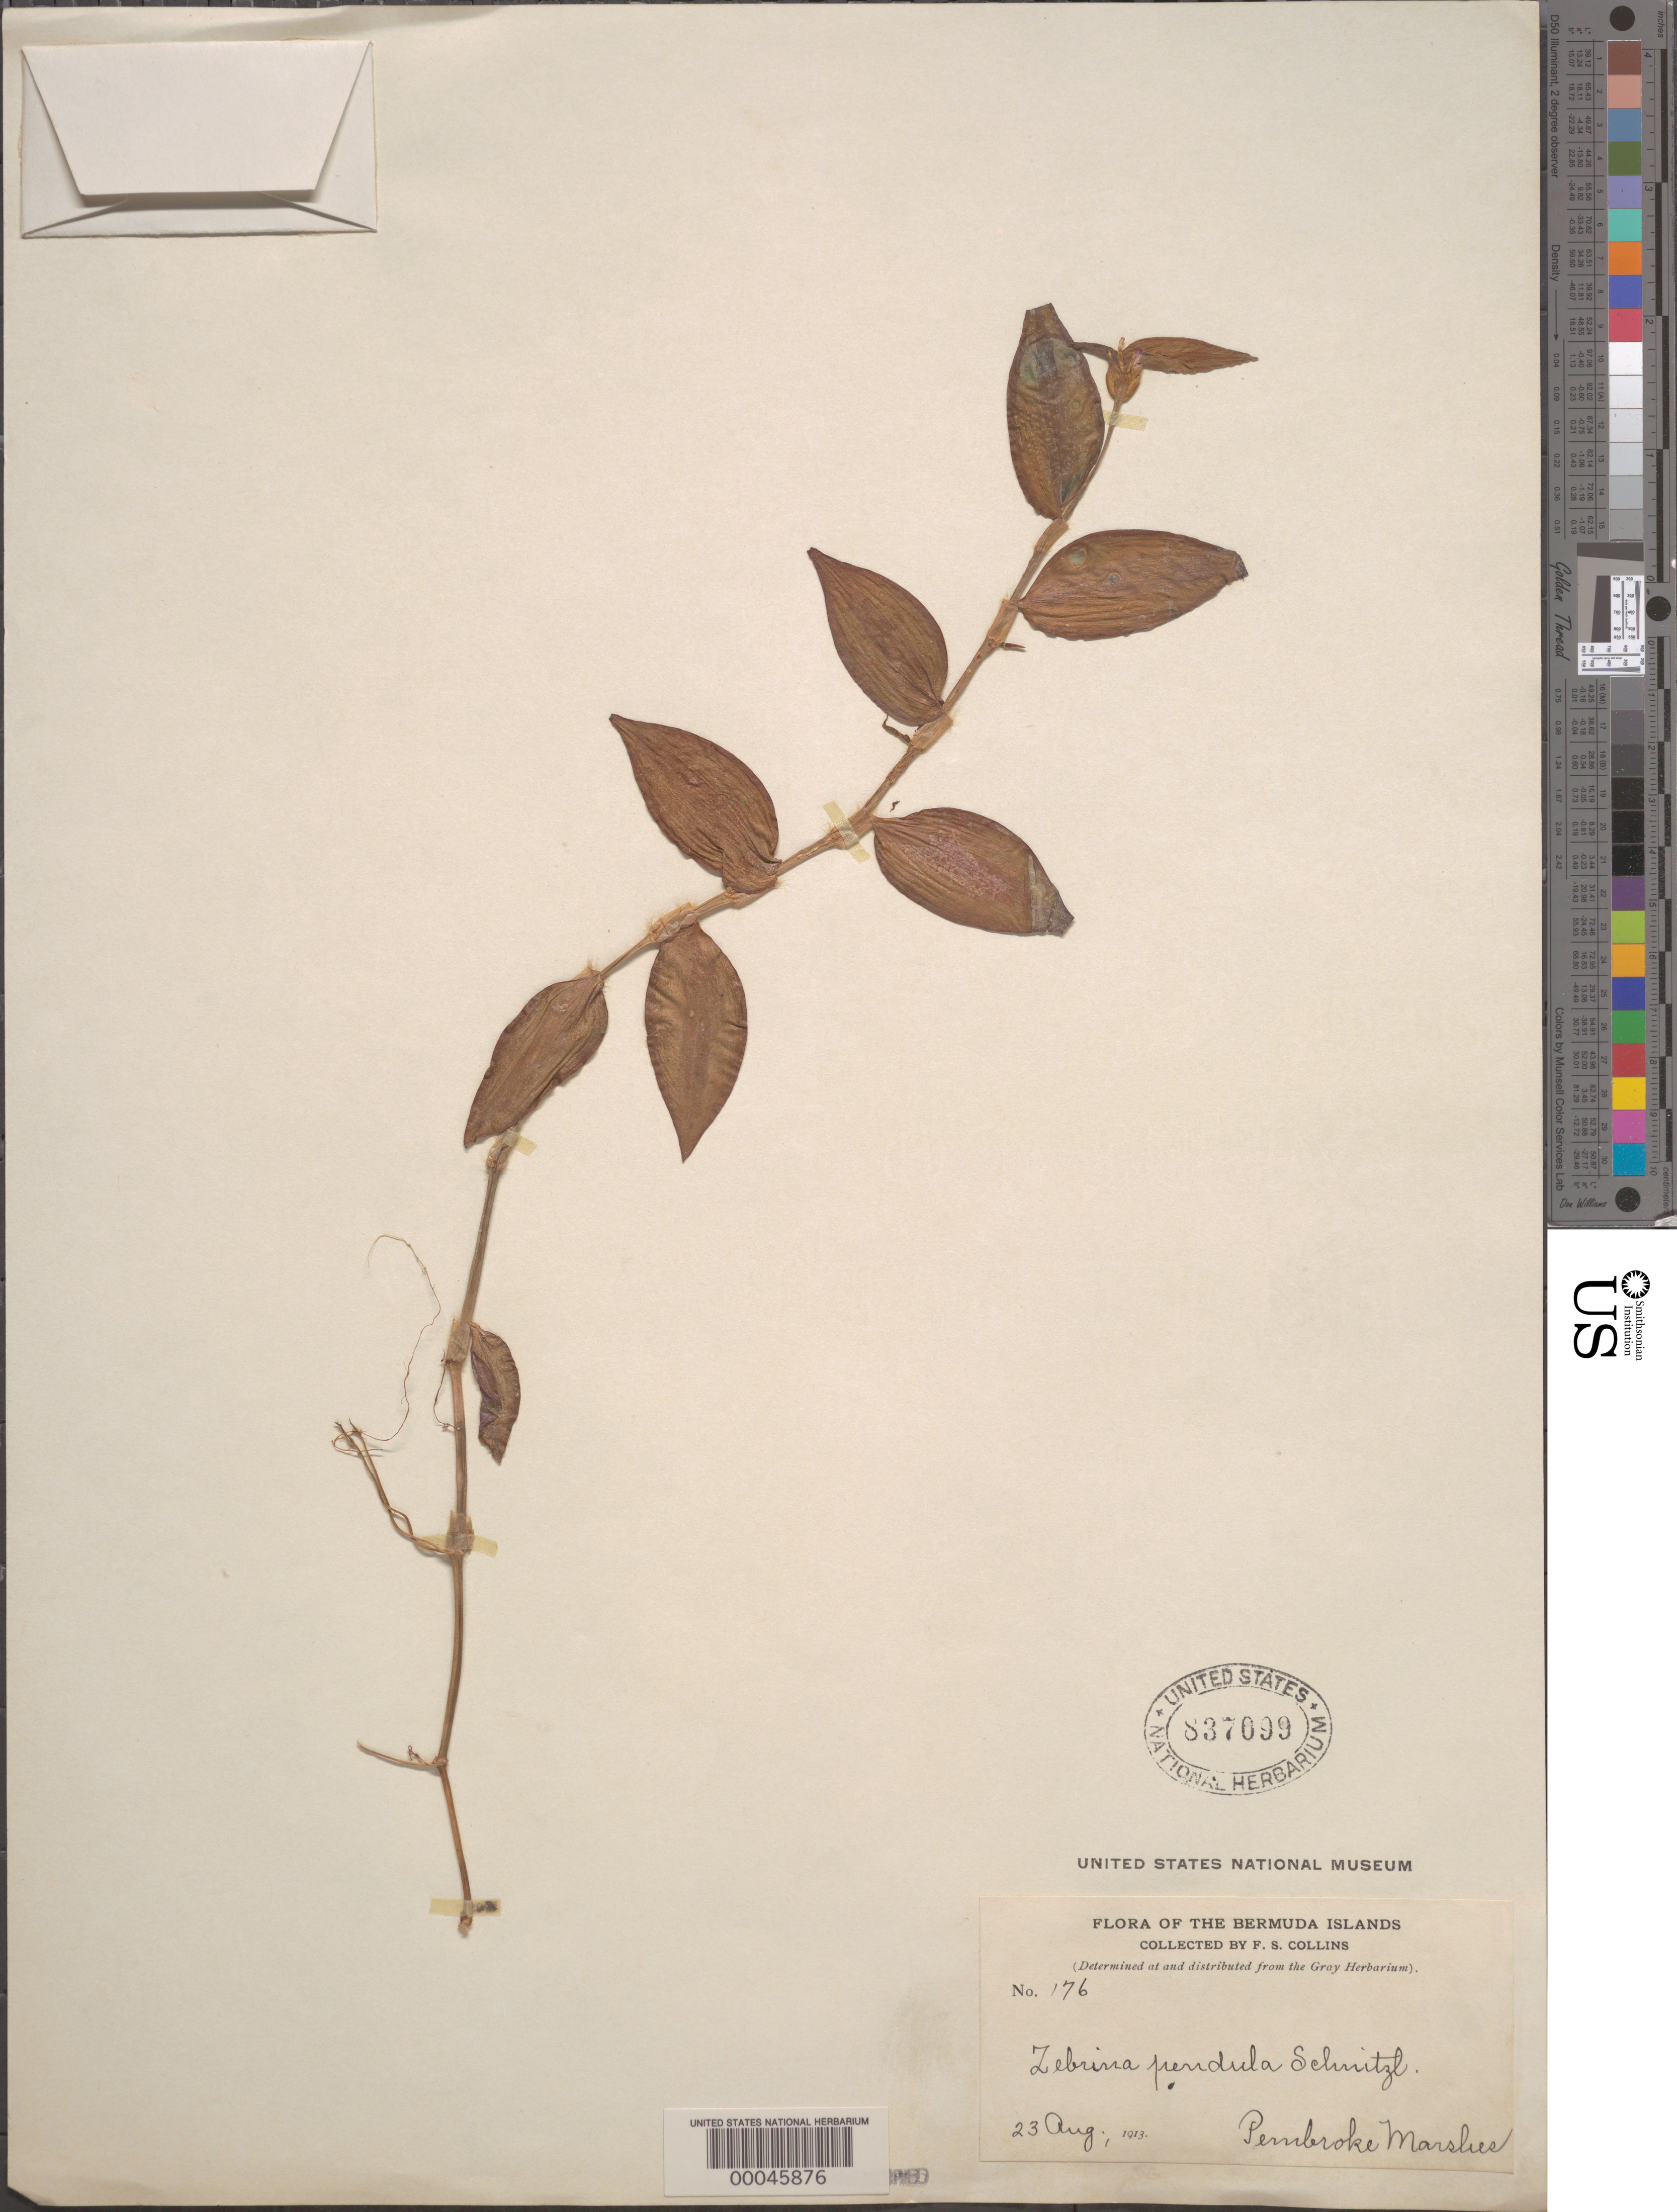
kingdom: Plantae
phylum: Tracheophyta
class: Liliopsida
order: Commelinales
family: Commelinaceae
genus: Tradescantia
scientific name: Tradescantia zebrina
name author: Bosse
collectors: F. Collins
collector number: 176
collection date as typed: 23 Aug 1913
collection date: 1913-08-23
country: Bermuda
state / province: Pembroke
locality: Pembroke Marshes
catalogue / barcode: US 837099